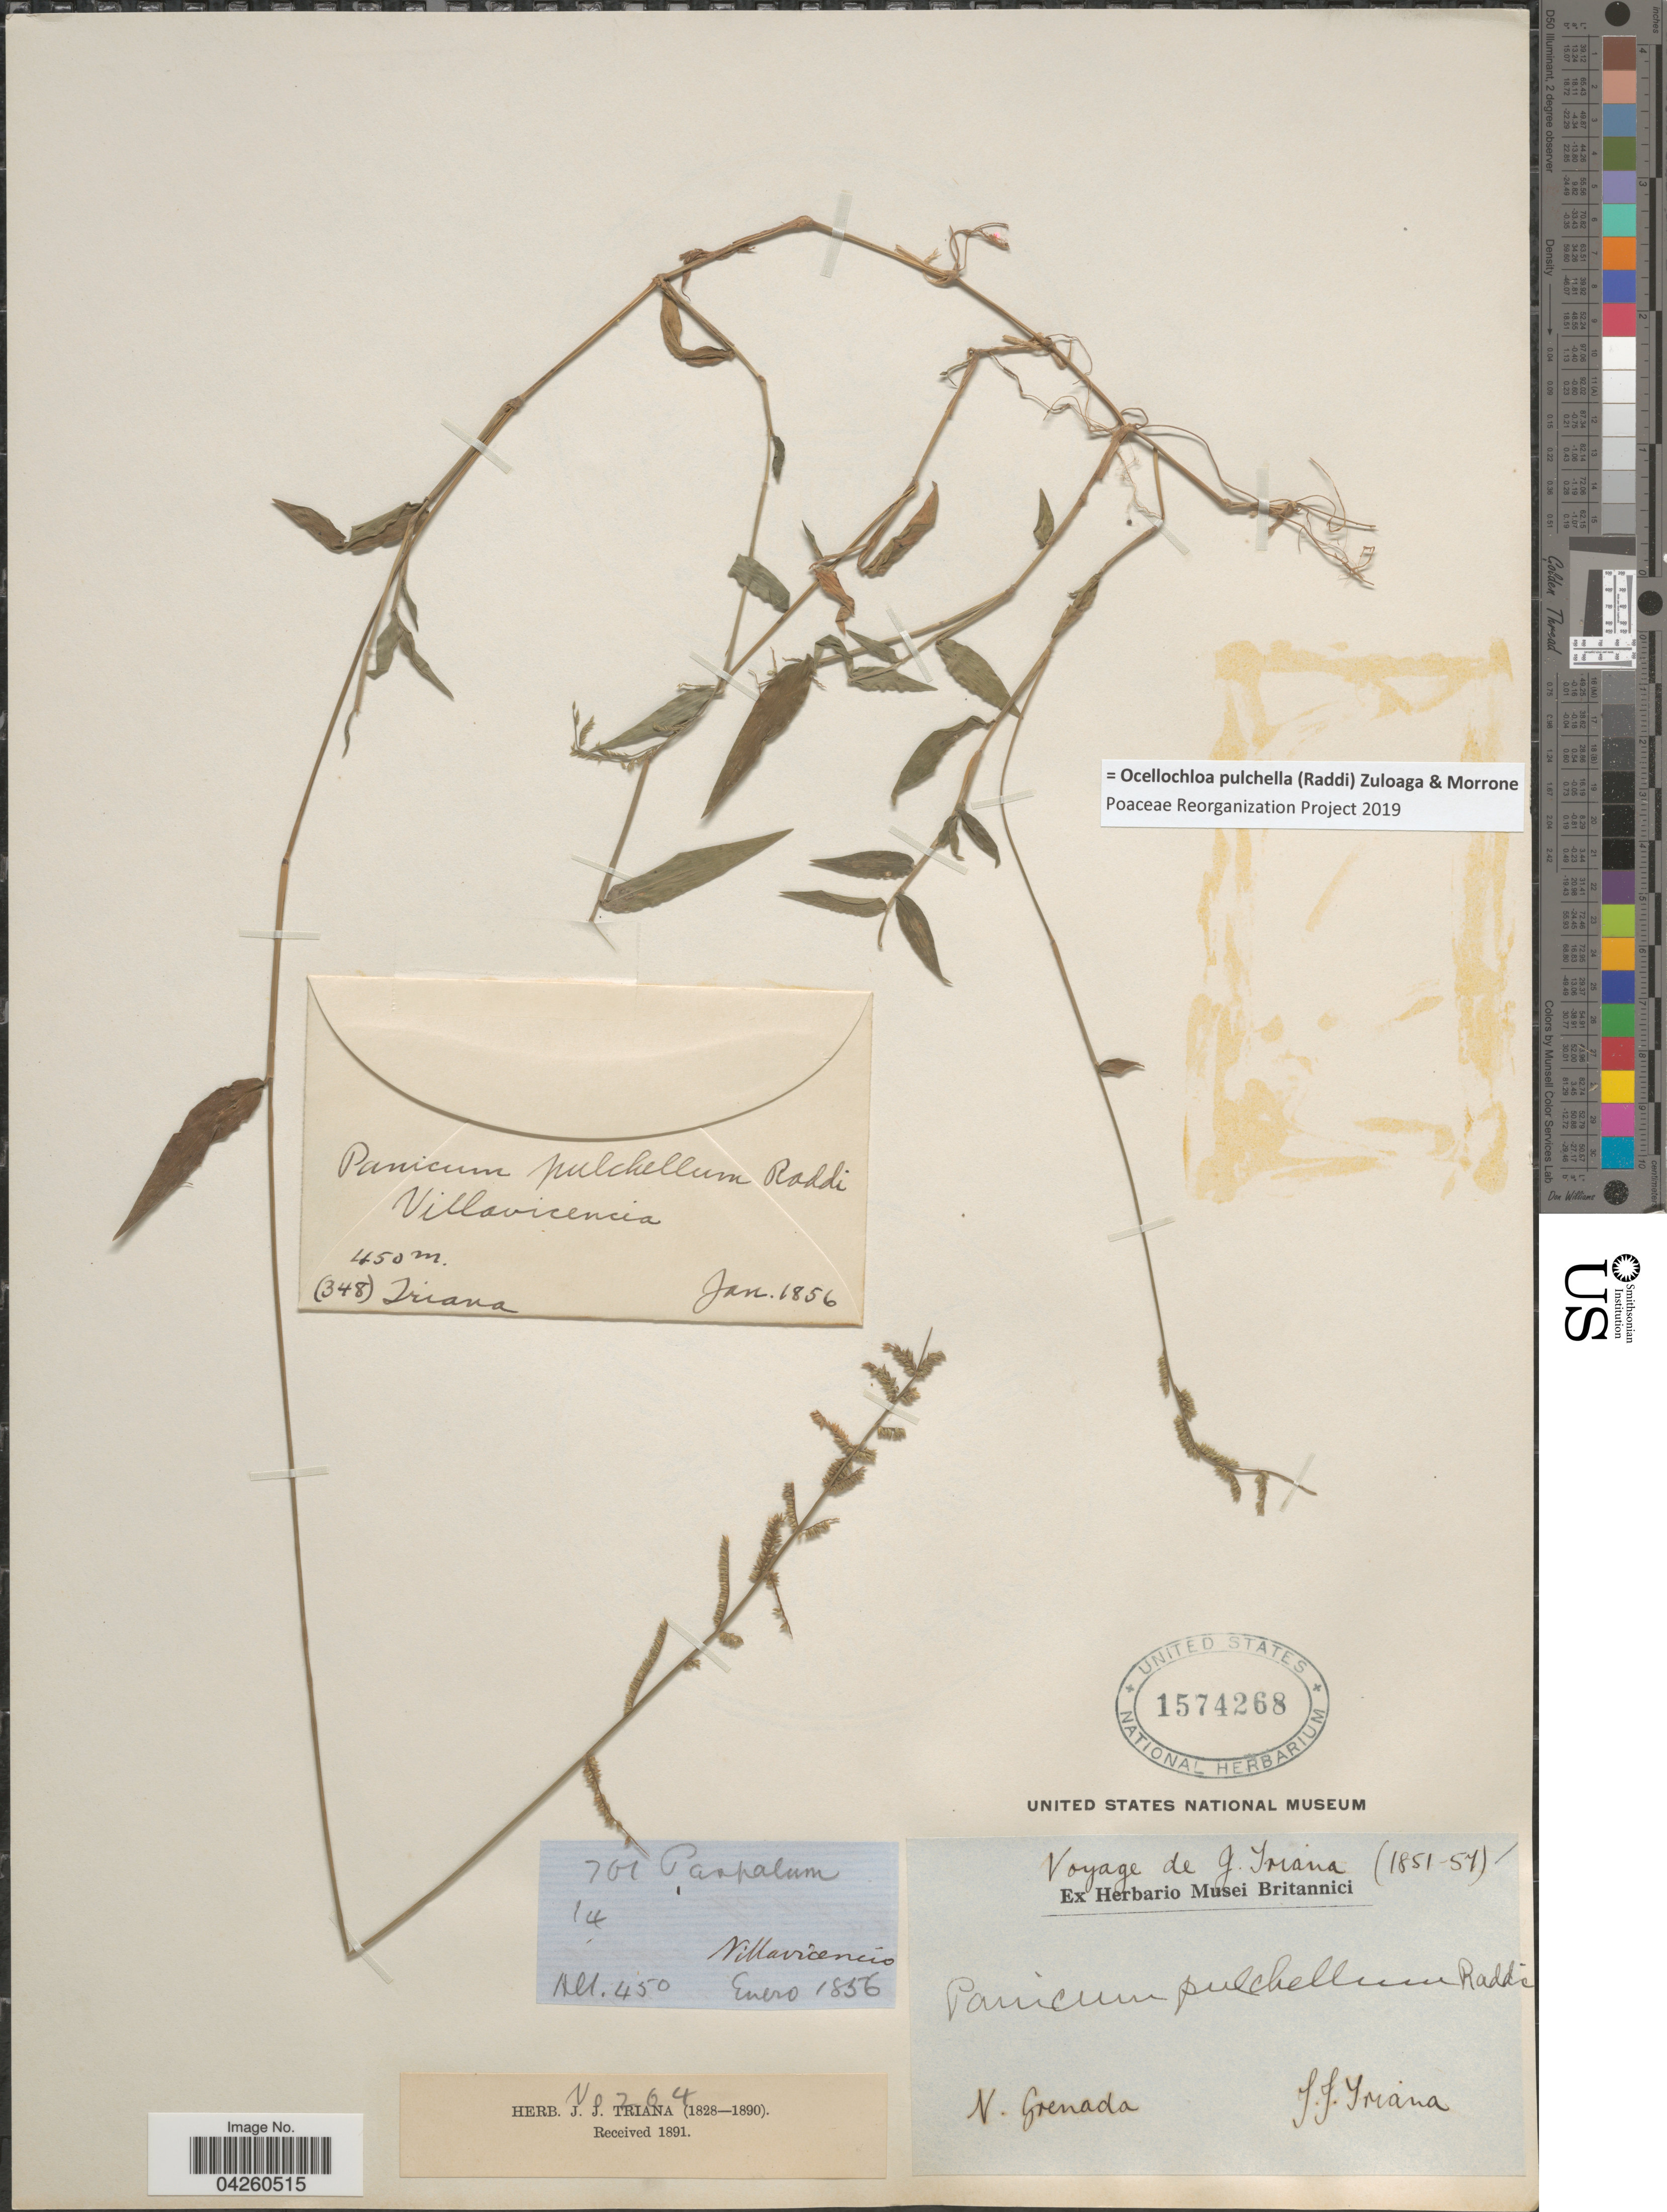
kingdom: Plantae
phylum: Tracheophyta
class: Liliopsida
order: Poales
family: Poaceae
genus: Ocellochloa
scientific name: Ocellochloa pulchella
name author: (Raddi) Zuloaga & Morrone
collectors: J. J. Triana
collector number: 264?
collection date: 1856-01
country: Colombia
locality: N. Grenada. Villavicencio.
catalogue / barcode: US 1574268